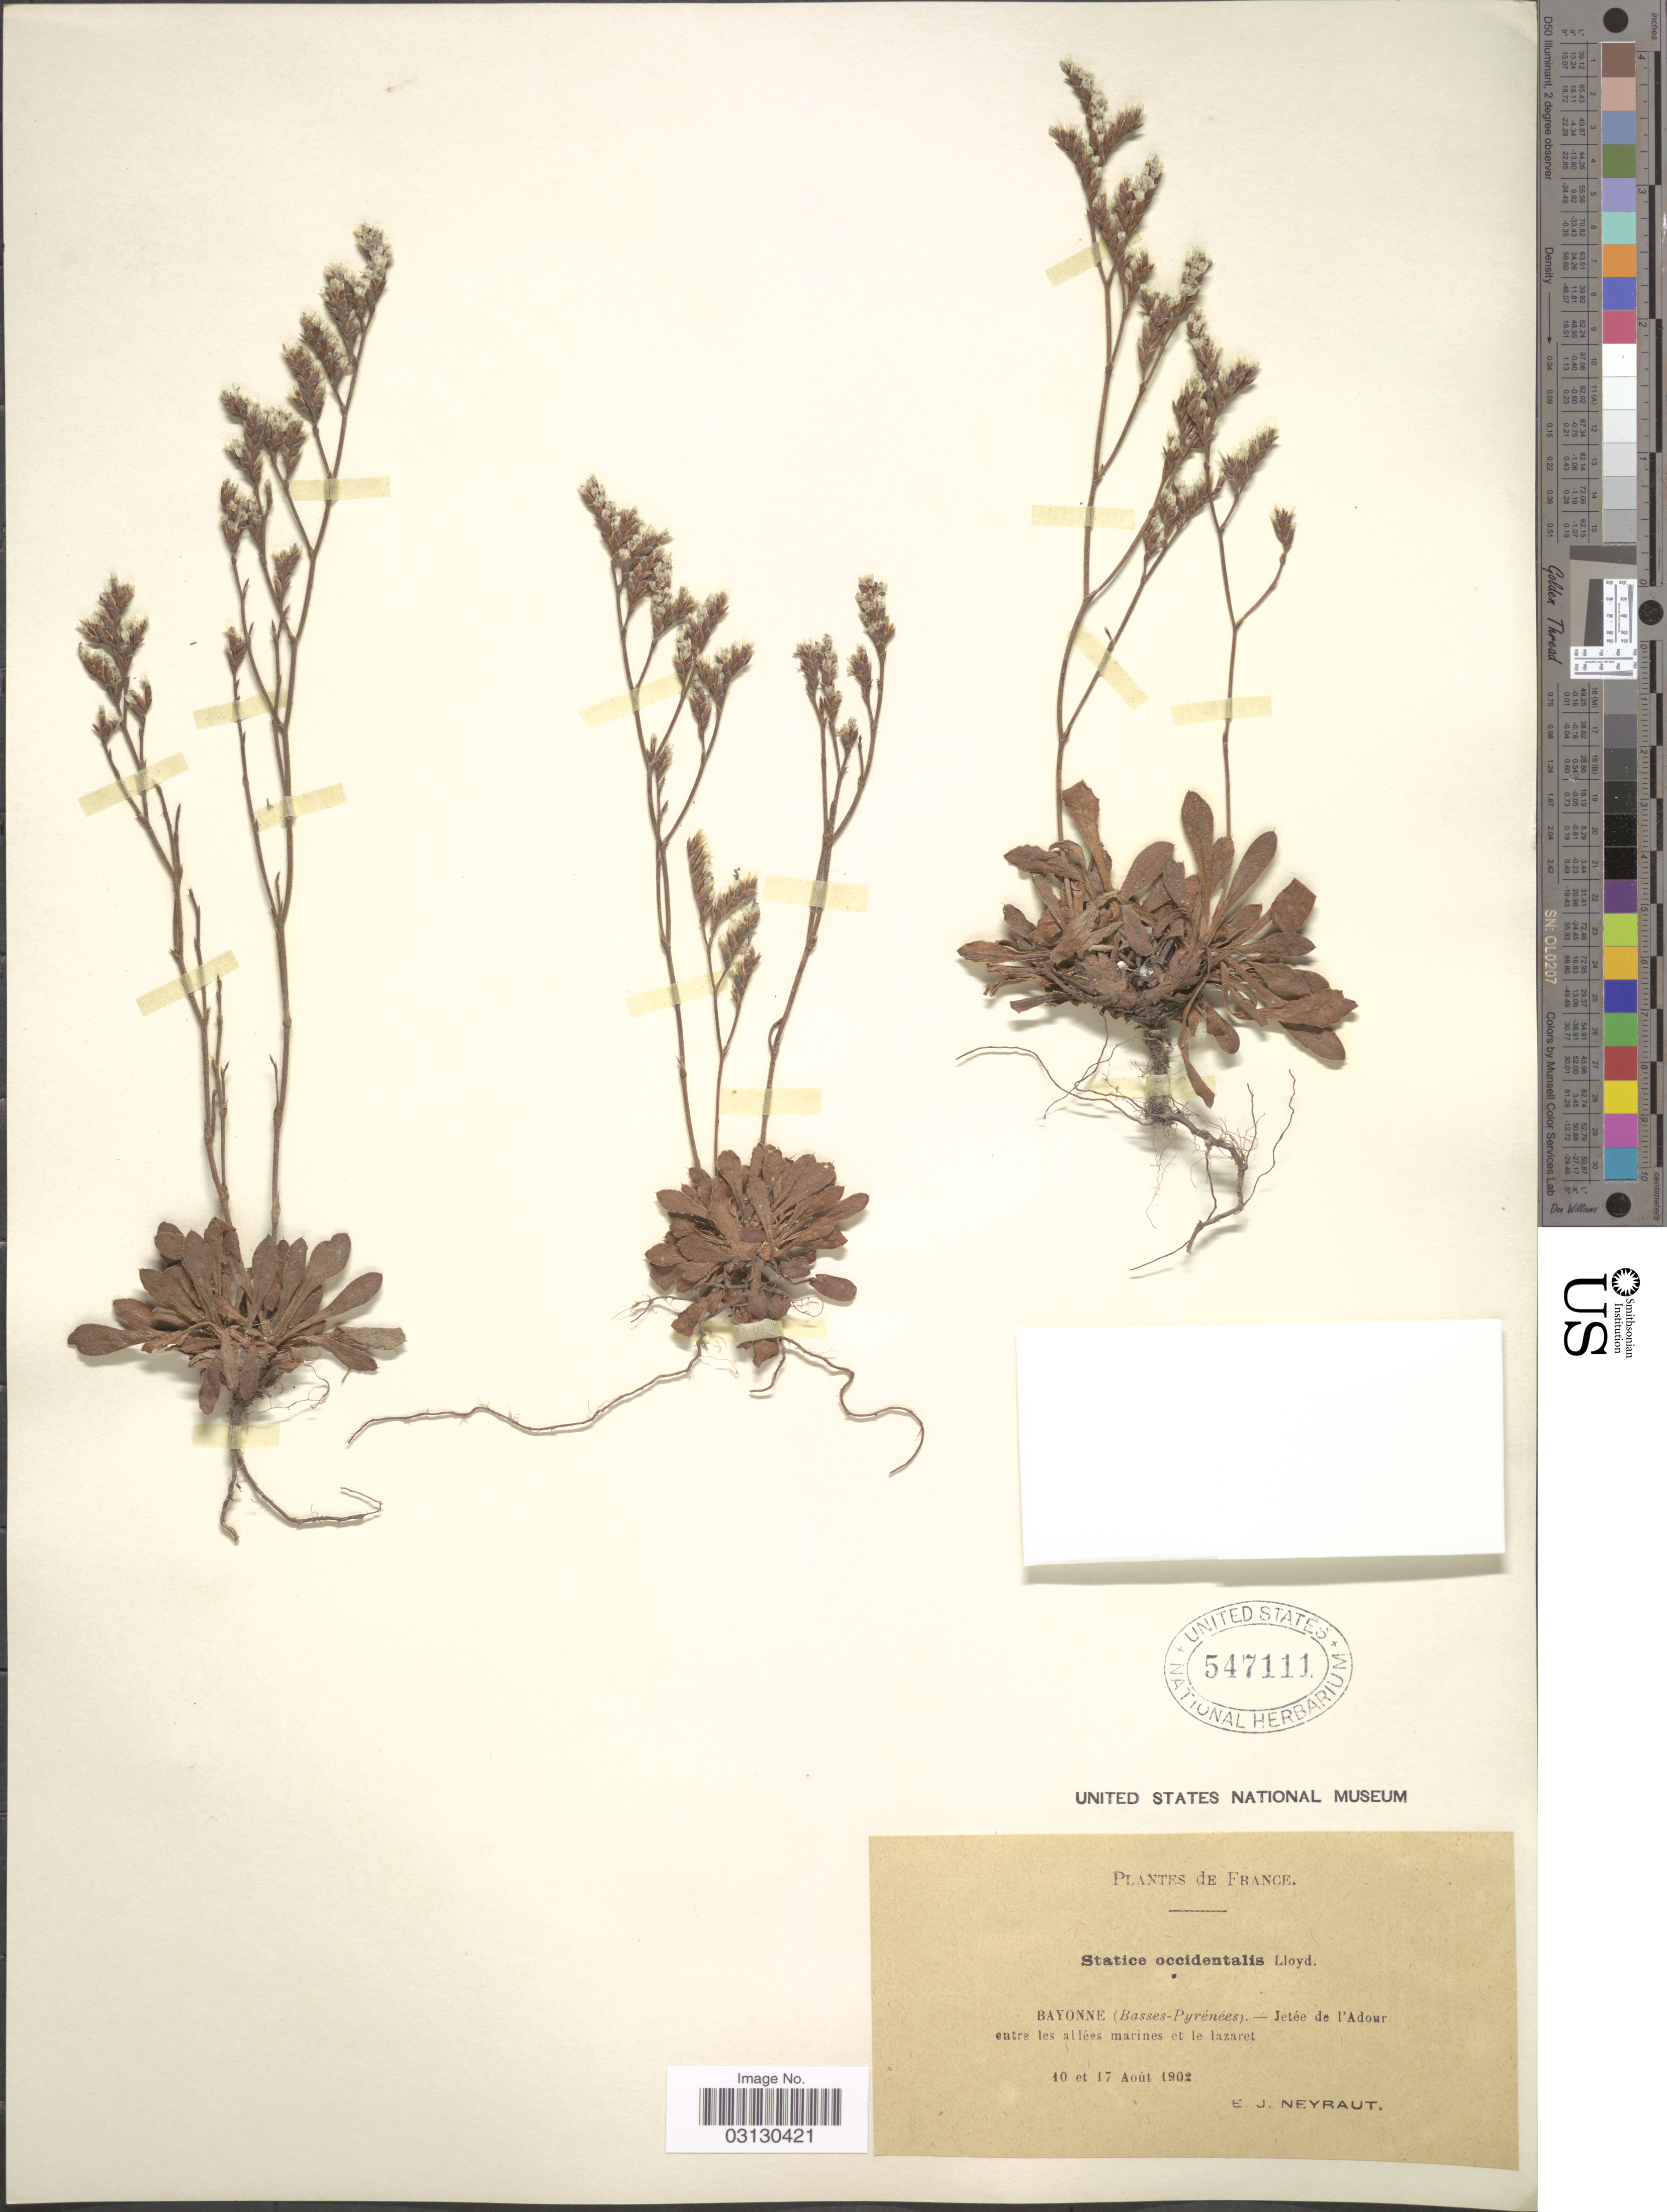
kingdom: Plantae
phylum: Tracheophyta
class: Magnoliopsida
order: Caryophyllales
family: Plumbaginaceae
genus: Limonium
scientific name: Limonium occidentale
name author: (J. Lloyd) Kuntze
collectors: E. Neyraut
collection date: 1902-08-10/1902-08-17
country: France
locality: Bayonne (Basses-Pyrénées). - Jetée de l'Adour entre les allées marines et le lazaret.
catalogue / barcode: US 547111